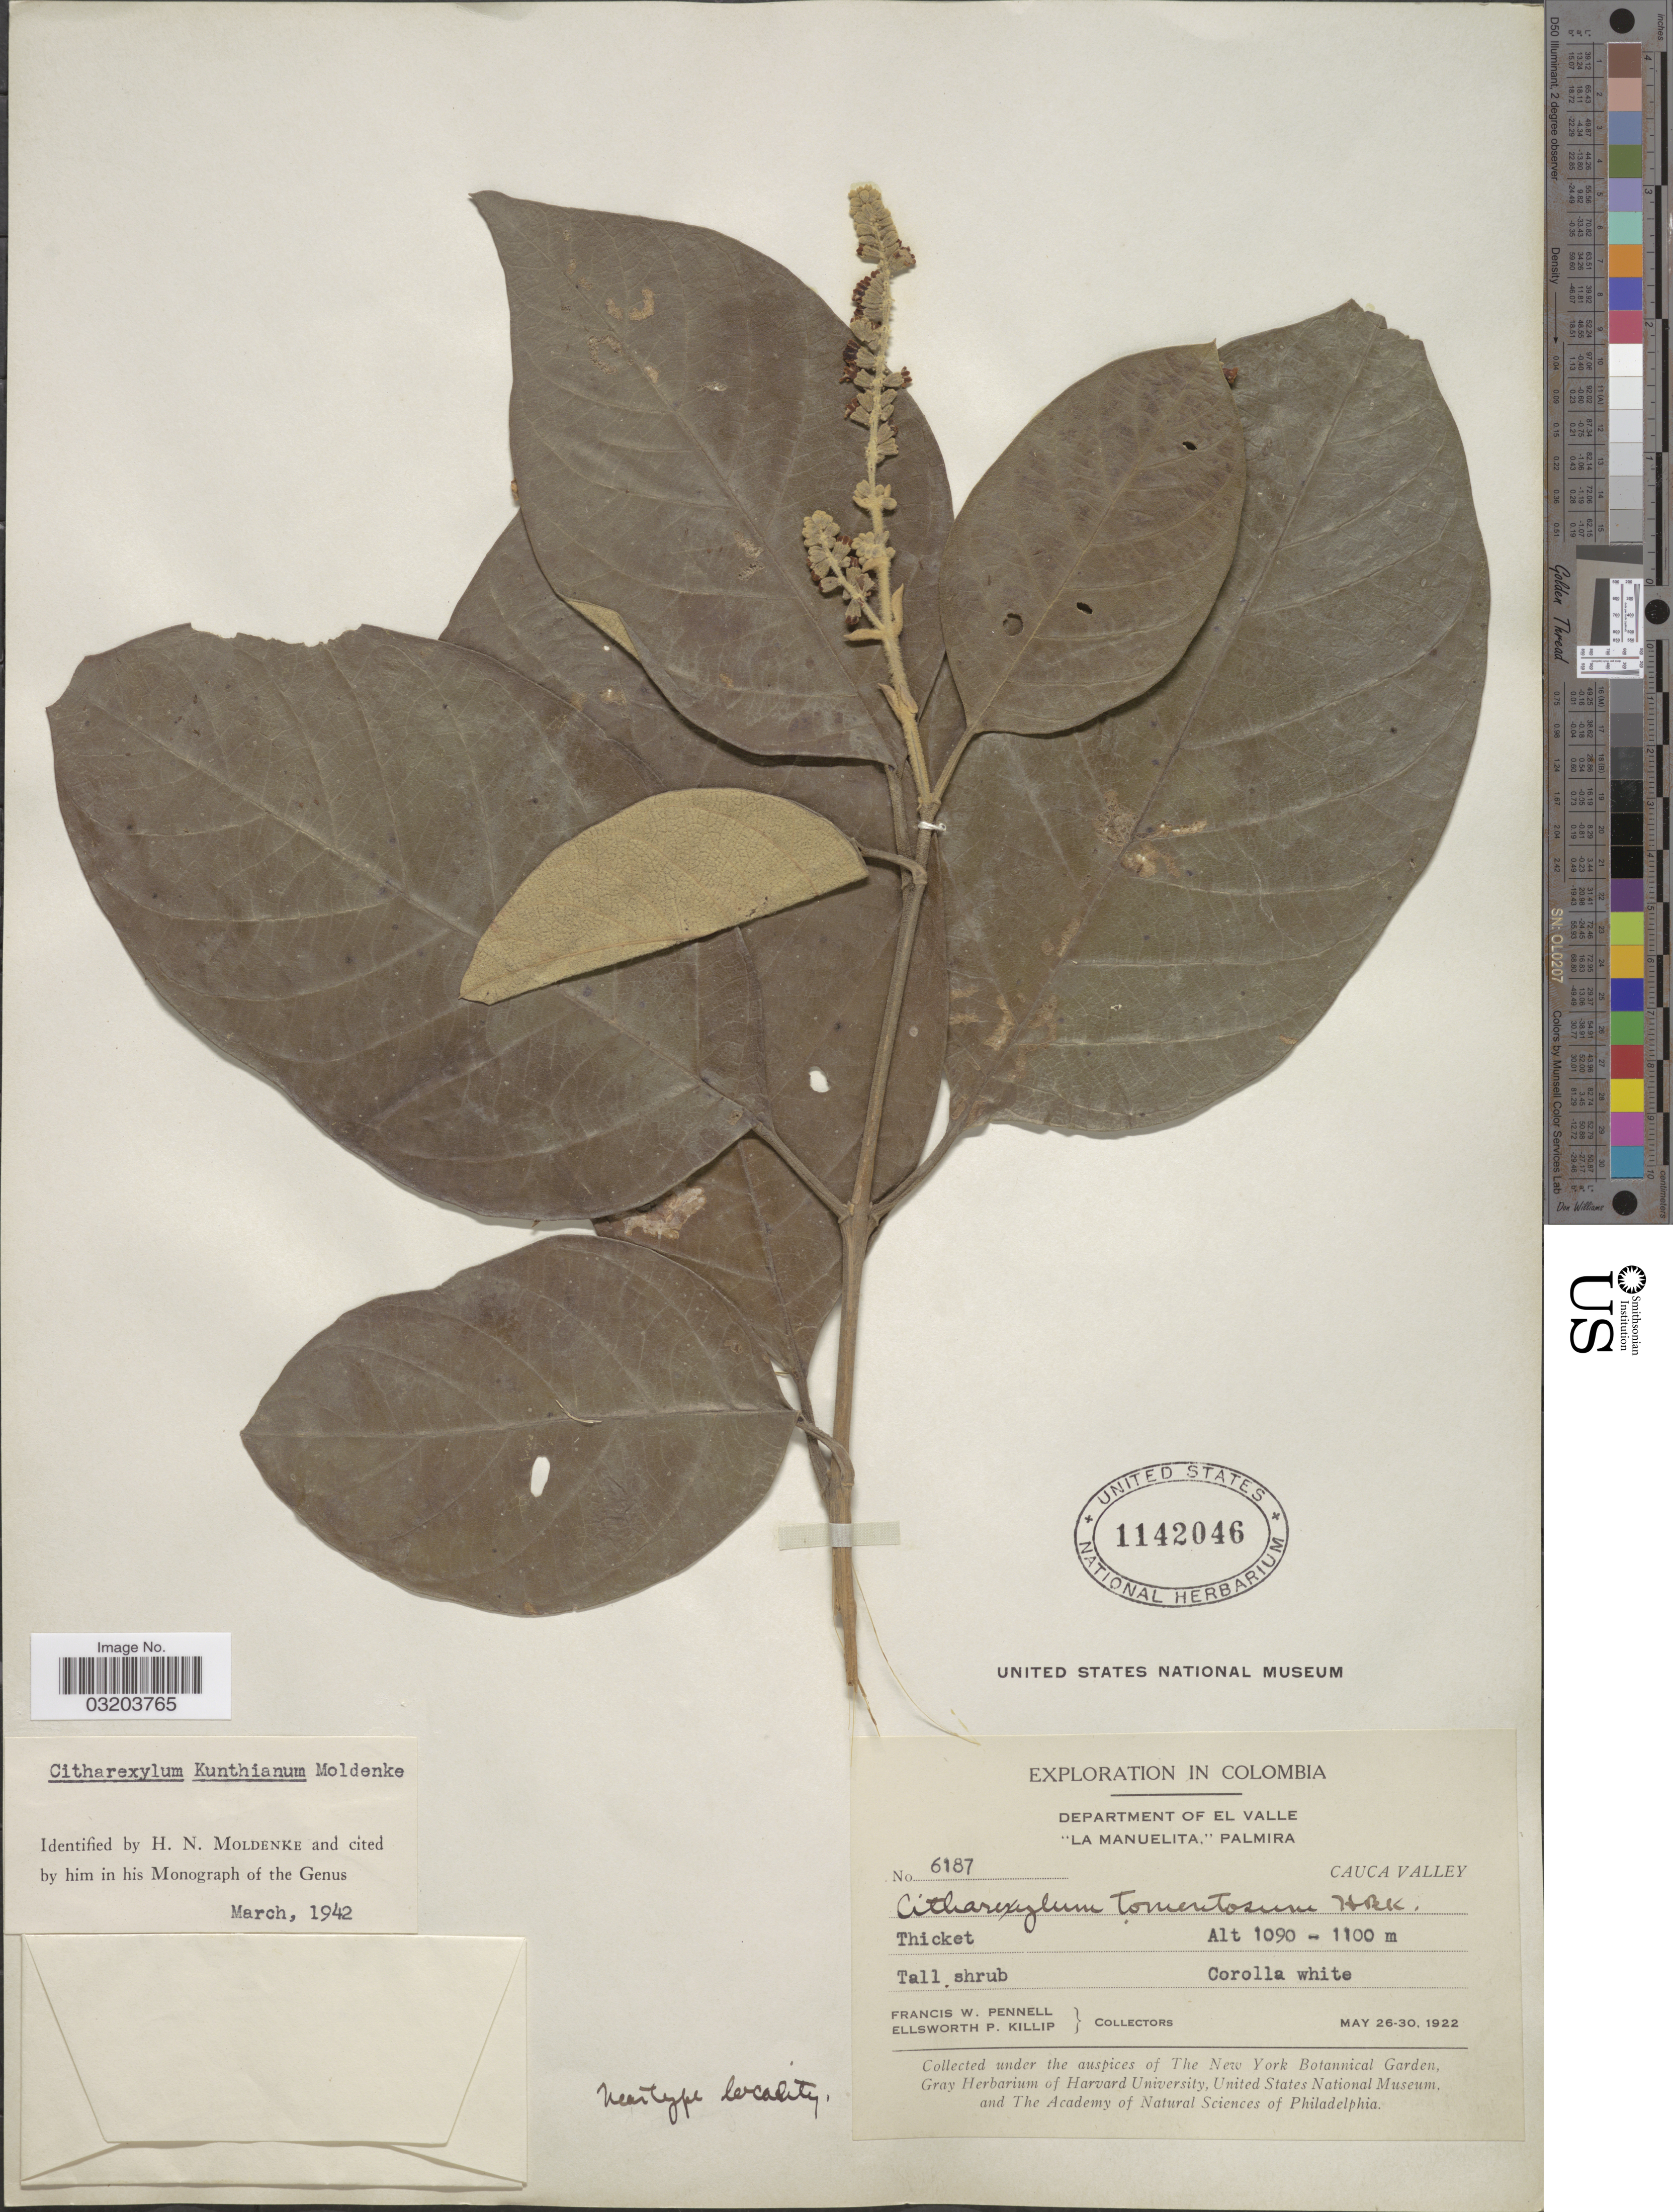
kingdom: Plantae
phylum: Tracheophyta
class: Magnoliopsida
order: Lamiales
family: Verbenaceae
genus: Citharexylum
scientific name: Citharexylum sp.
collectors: F. W. Pennell & E. P. Killip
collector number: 6187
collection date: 1922-05-26/1922-05-30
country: Colombia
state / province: Valle del Cauca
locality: Department of El Valle. "La Manuelita," Palmira. Cauca Valley.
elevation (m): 1090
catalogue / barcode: US 1142046